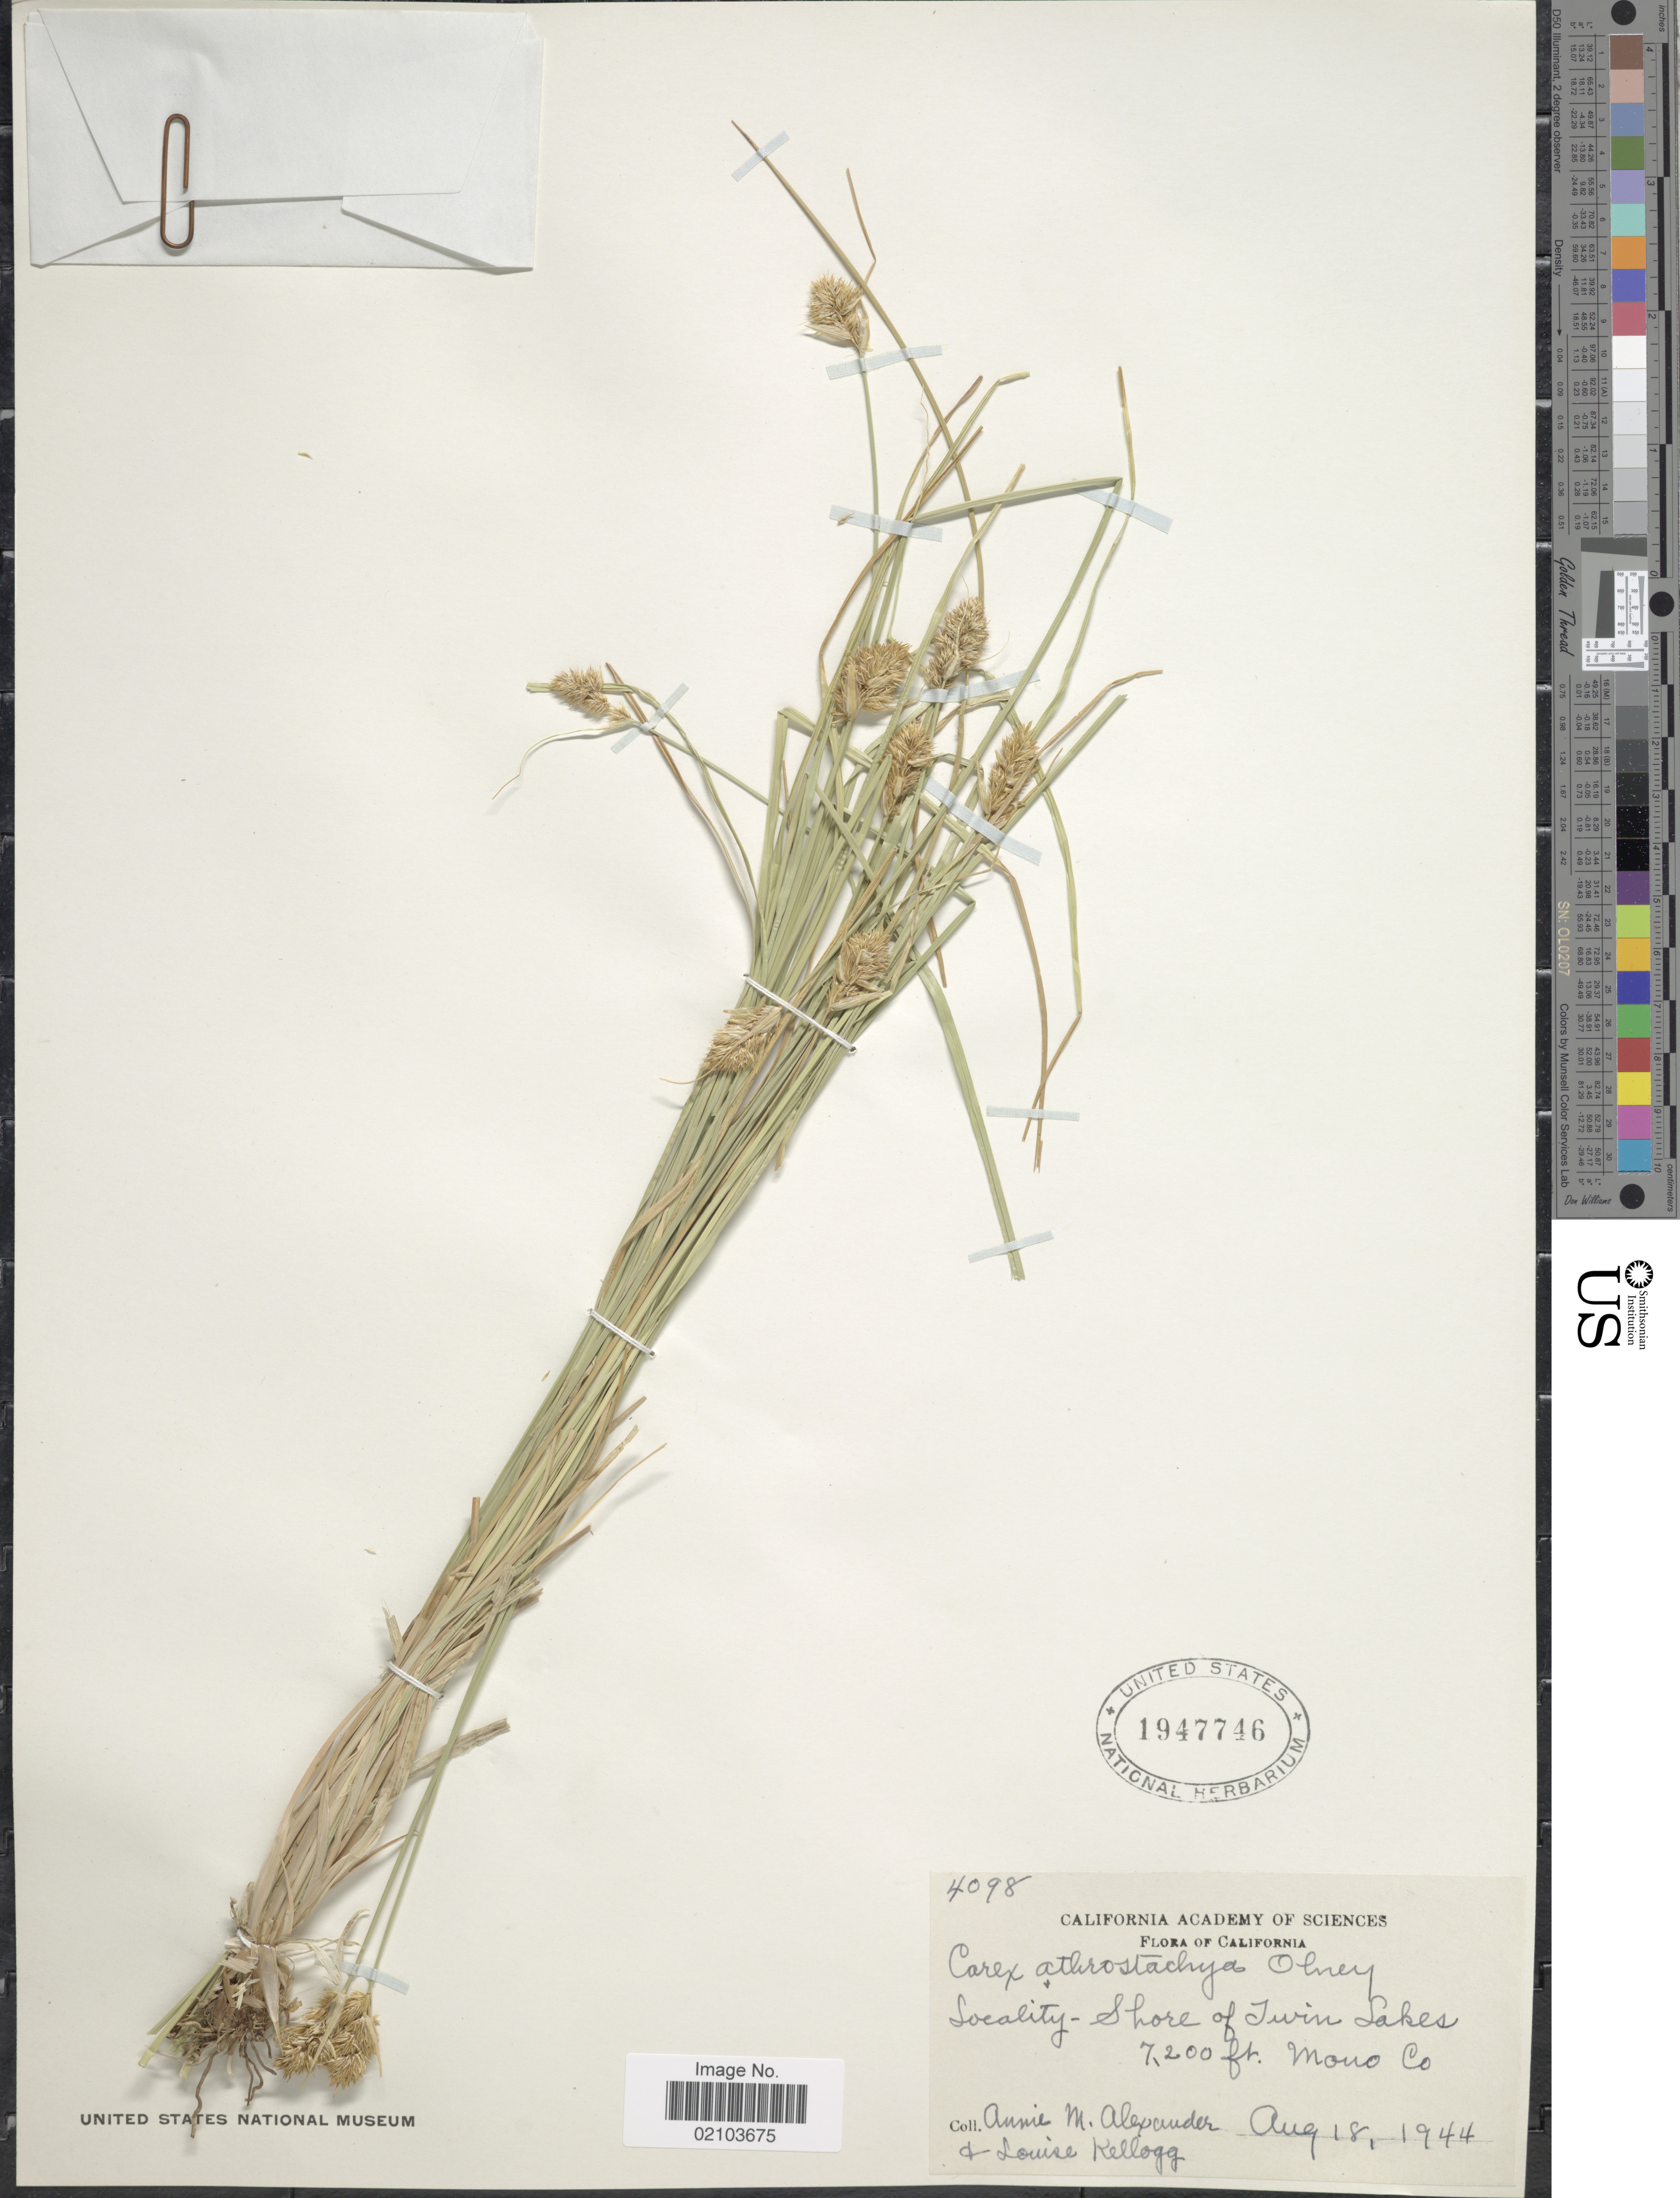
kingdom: Plantae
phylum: Tracheophyta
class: Liliopsida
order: Poales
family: Cyperaceae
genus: Carex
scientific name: Carex athrostachya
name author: Olney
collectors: A. M. Alexander & L. Kellogg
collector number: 4098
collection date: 1944-08-18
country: United States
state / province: California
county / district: Mono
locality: Shore of Turin Lakes. Mono Co.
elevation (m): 2195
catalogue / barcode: US 1947746